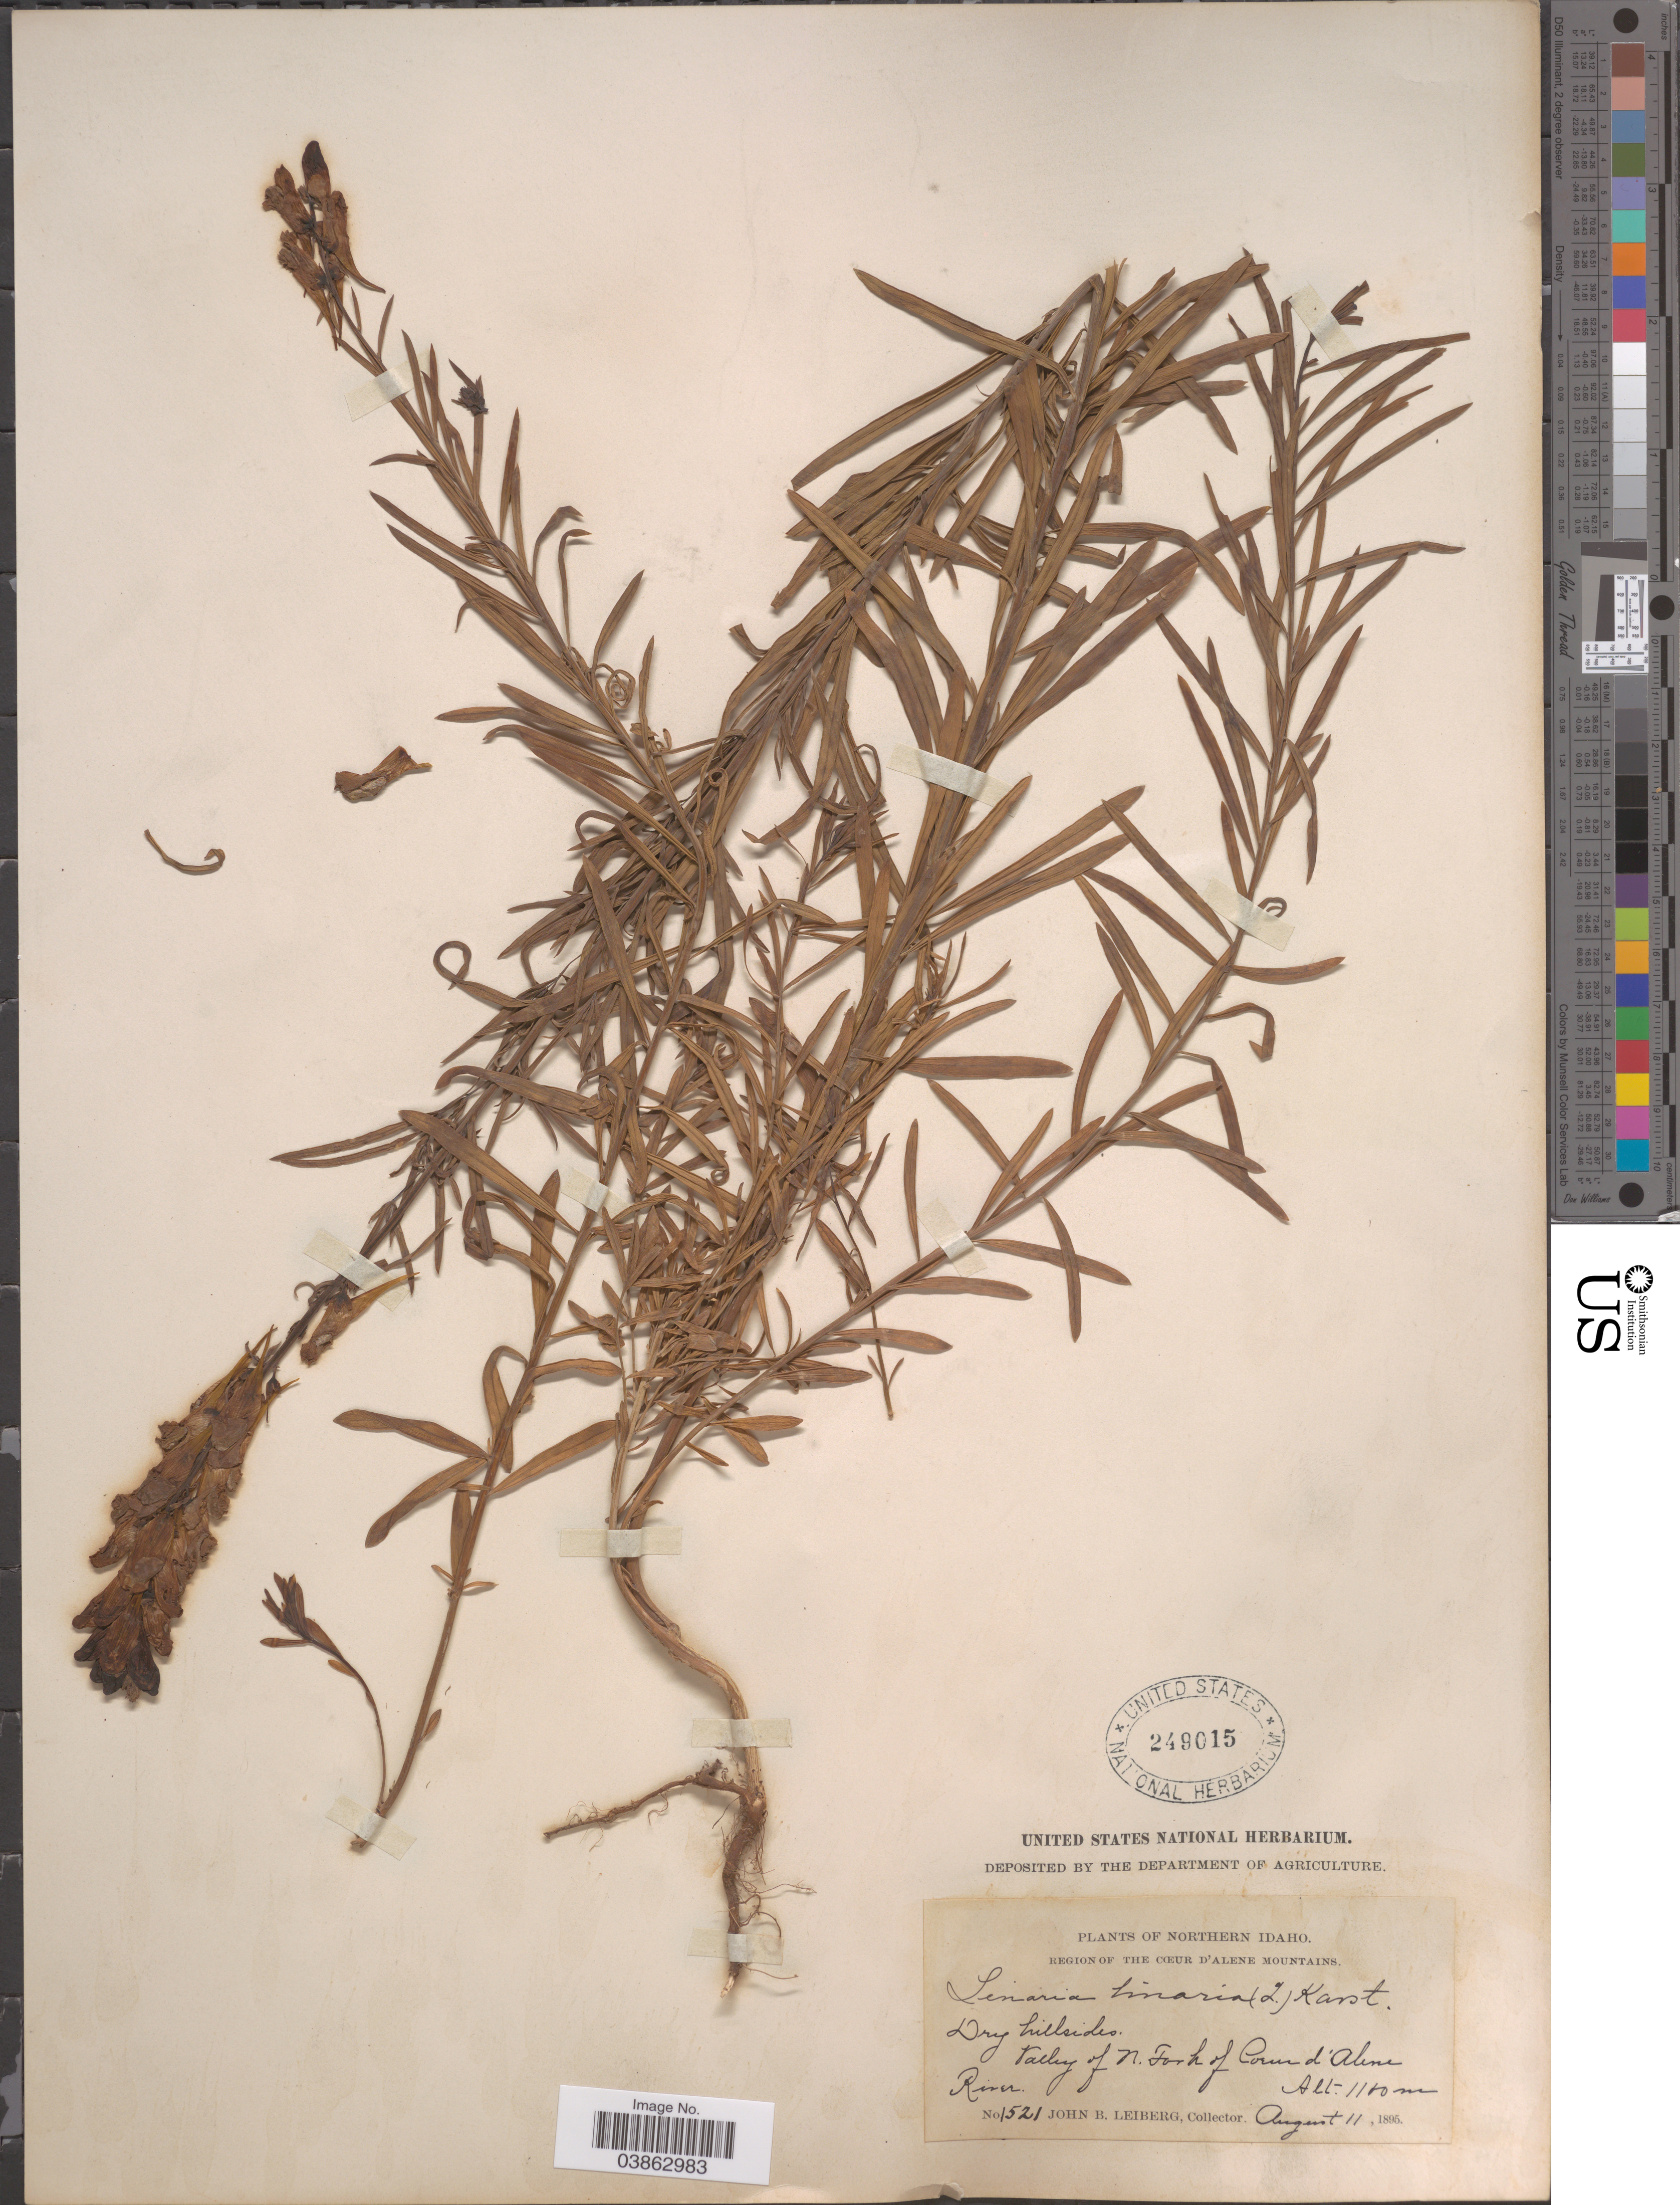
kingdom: Plantae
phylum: Tracheophyta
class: Magnoliopsida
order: Lamiales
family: Plantaginaceae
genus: Linaria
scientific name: Linaria vulgaris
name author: Mill.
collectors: J. B. Leiberg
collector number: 1521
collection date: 1895-08-11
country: United States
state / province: Idaho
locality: Northern Idaho. Valley of N. Fork of Coem d'Alene River.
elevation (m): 1150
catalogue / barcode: US 249015